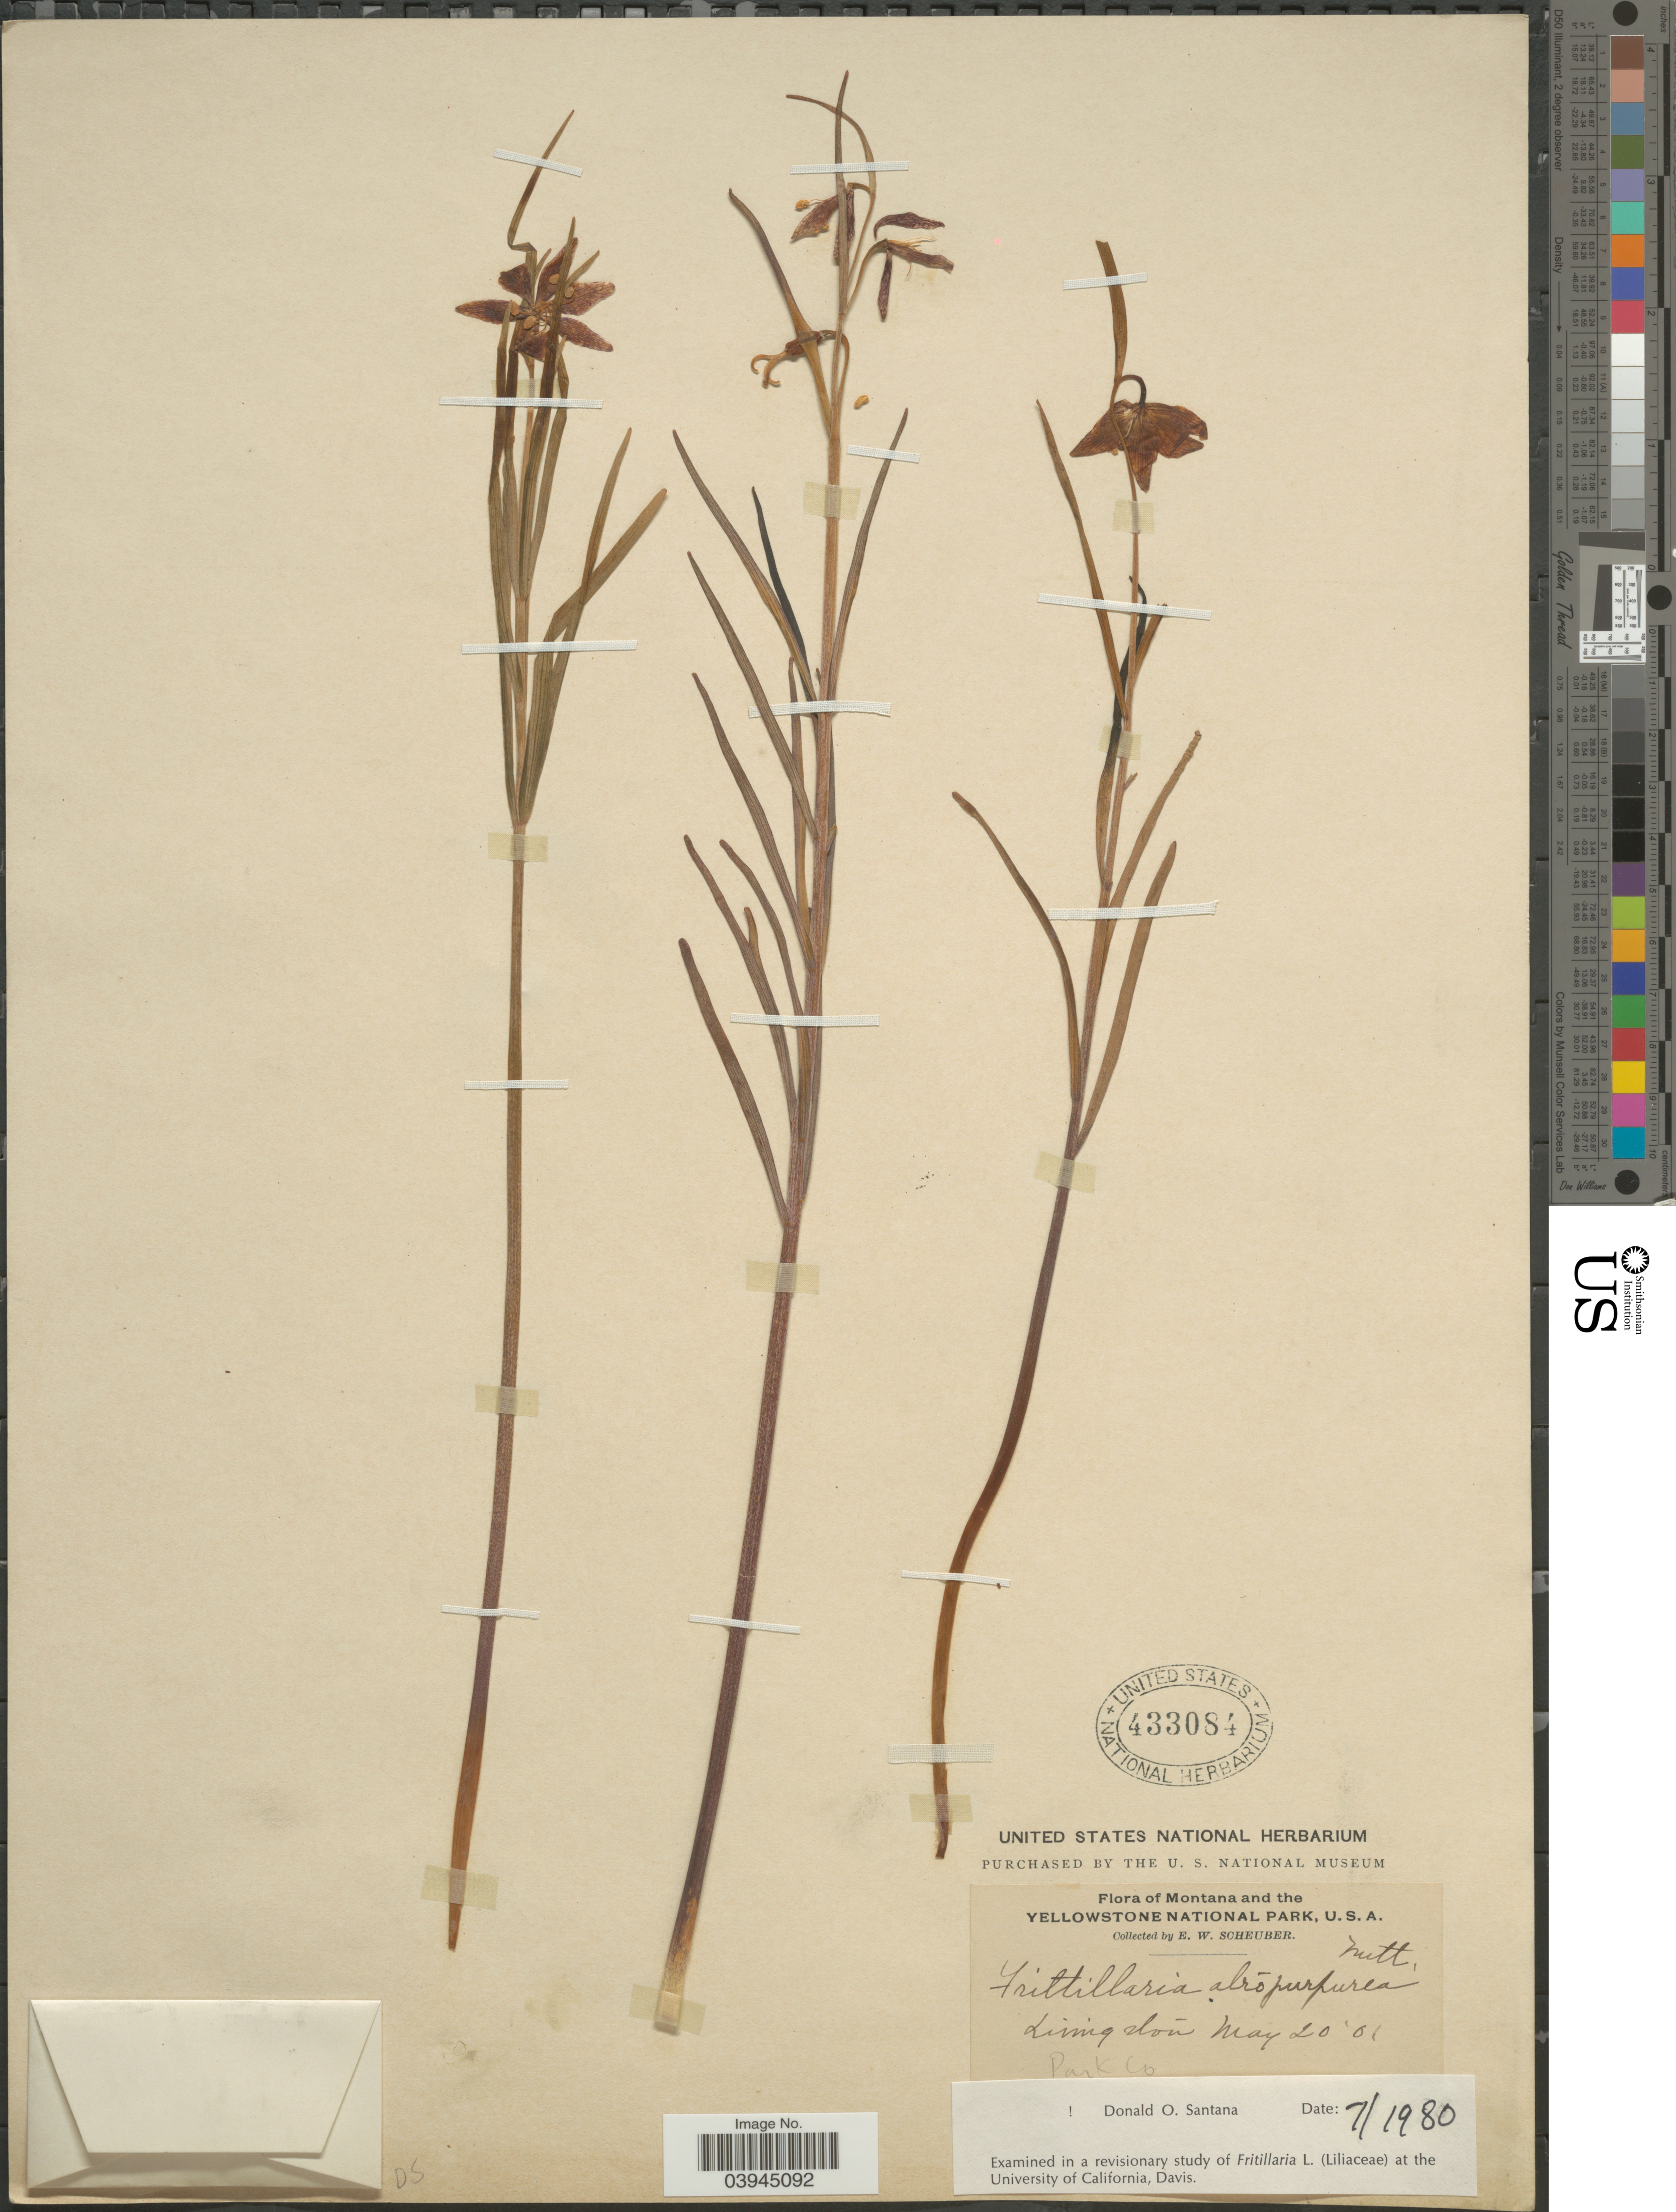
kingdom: Plantae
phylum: Tracheophyta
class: Liliopsida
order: Liliales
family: Liliaceae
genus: Fritillaria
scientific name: Fritillaria atropurpurea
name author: Nutt.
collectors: E. Scheuber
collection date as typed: Transcribed d/m/y: 20/5/1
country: United States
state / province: Montana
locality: Yellowstone National Park. Livingston, Park. Co.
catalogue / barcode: US 433084